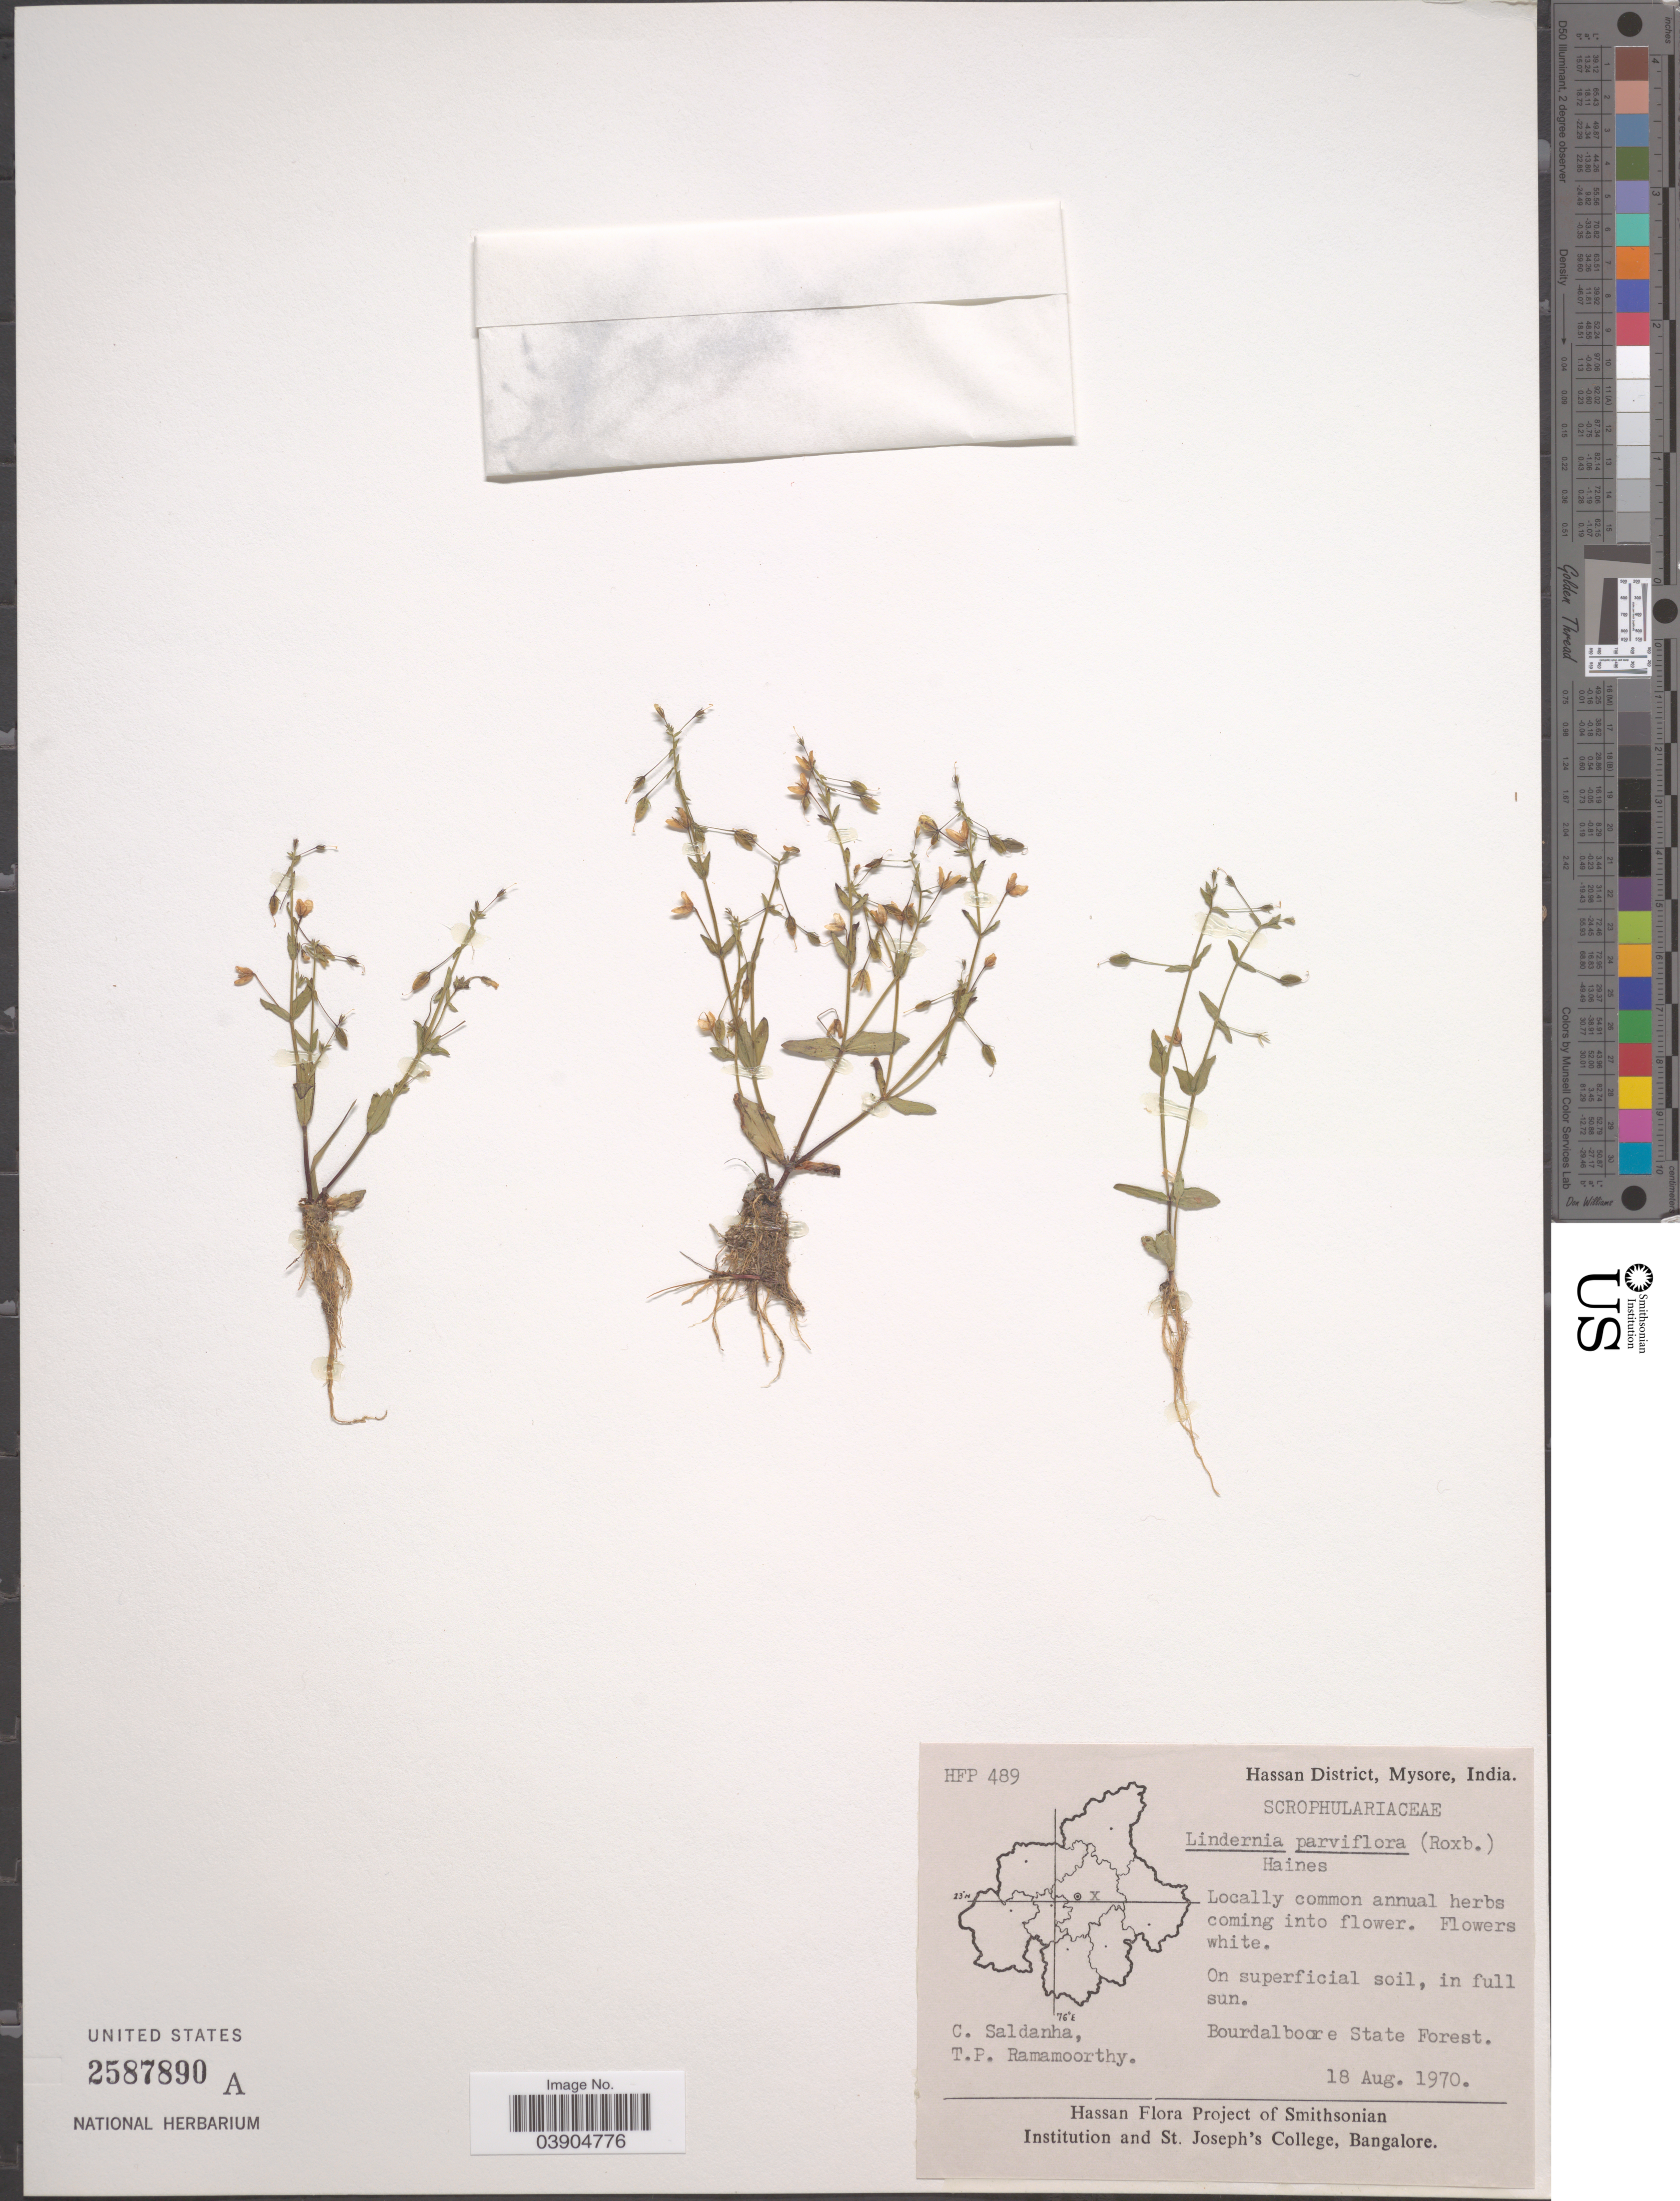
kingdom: Plantae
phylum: Tracheophyta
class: Magnoliopsida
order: Lamiales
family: Linderniaceae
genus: Lindernia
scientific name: Lindernia parviflora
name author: Haines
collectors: C. Saldanha & T. P. Ramamoorthy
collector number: HFP 489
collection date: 1970-08-18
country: India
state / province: Karnataka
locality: Hassan District, Mysore. Bourdalboore State Forest.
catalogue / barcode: US 2587890A